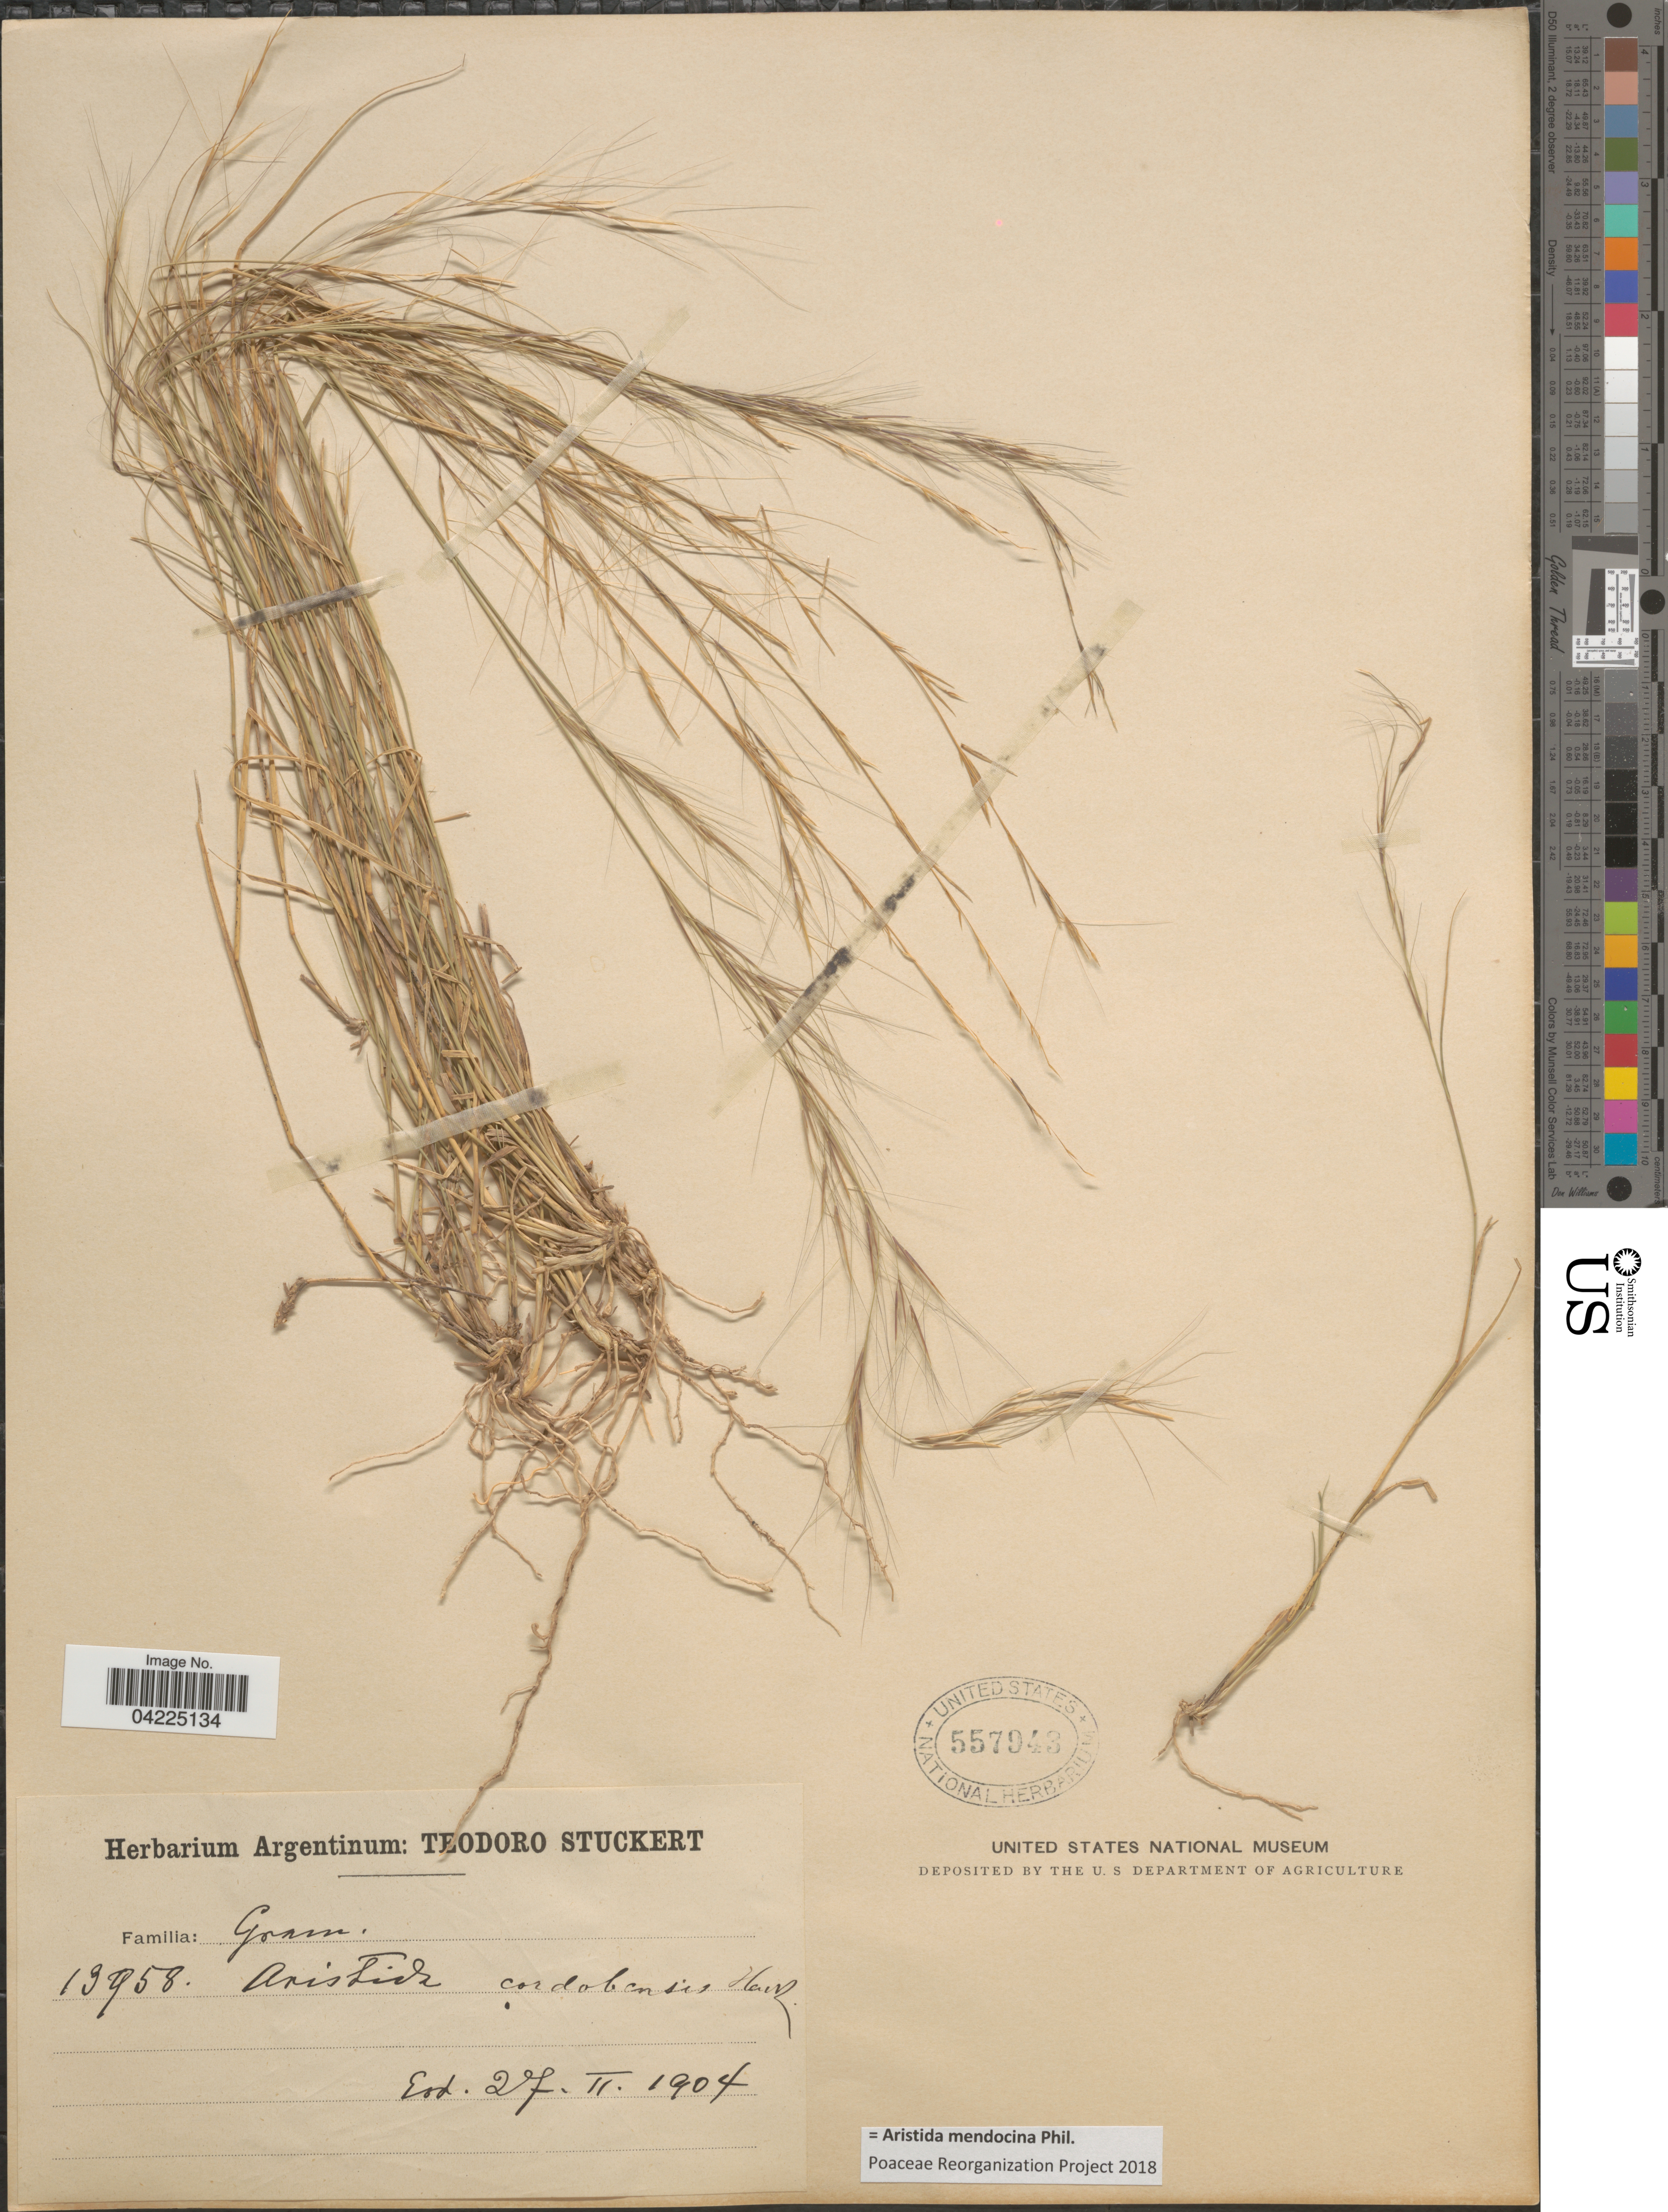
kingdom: Plantae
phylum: Tracheophyta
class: Liliopsida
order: Poales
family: Poaceae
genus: Aristida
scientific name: Aristida mendocina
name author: Phil.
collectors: T. Stuckert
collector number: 13958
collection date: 1904-02-27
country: Argentina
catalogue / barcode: US 557943